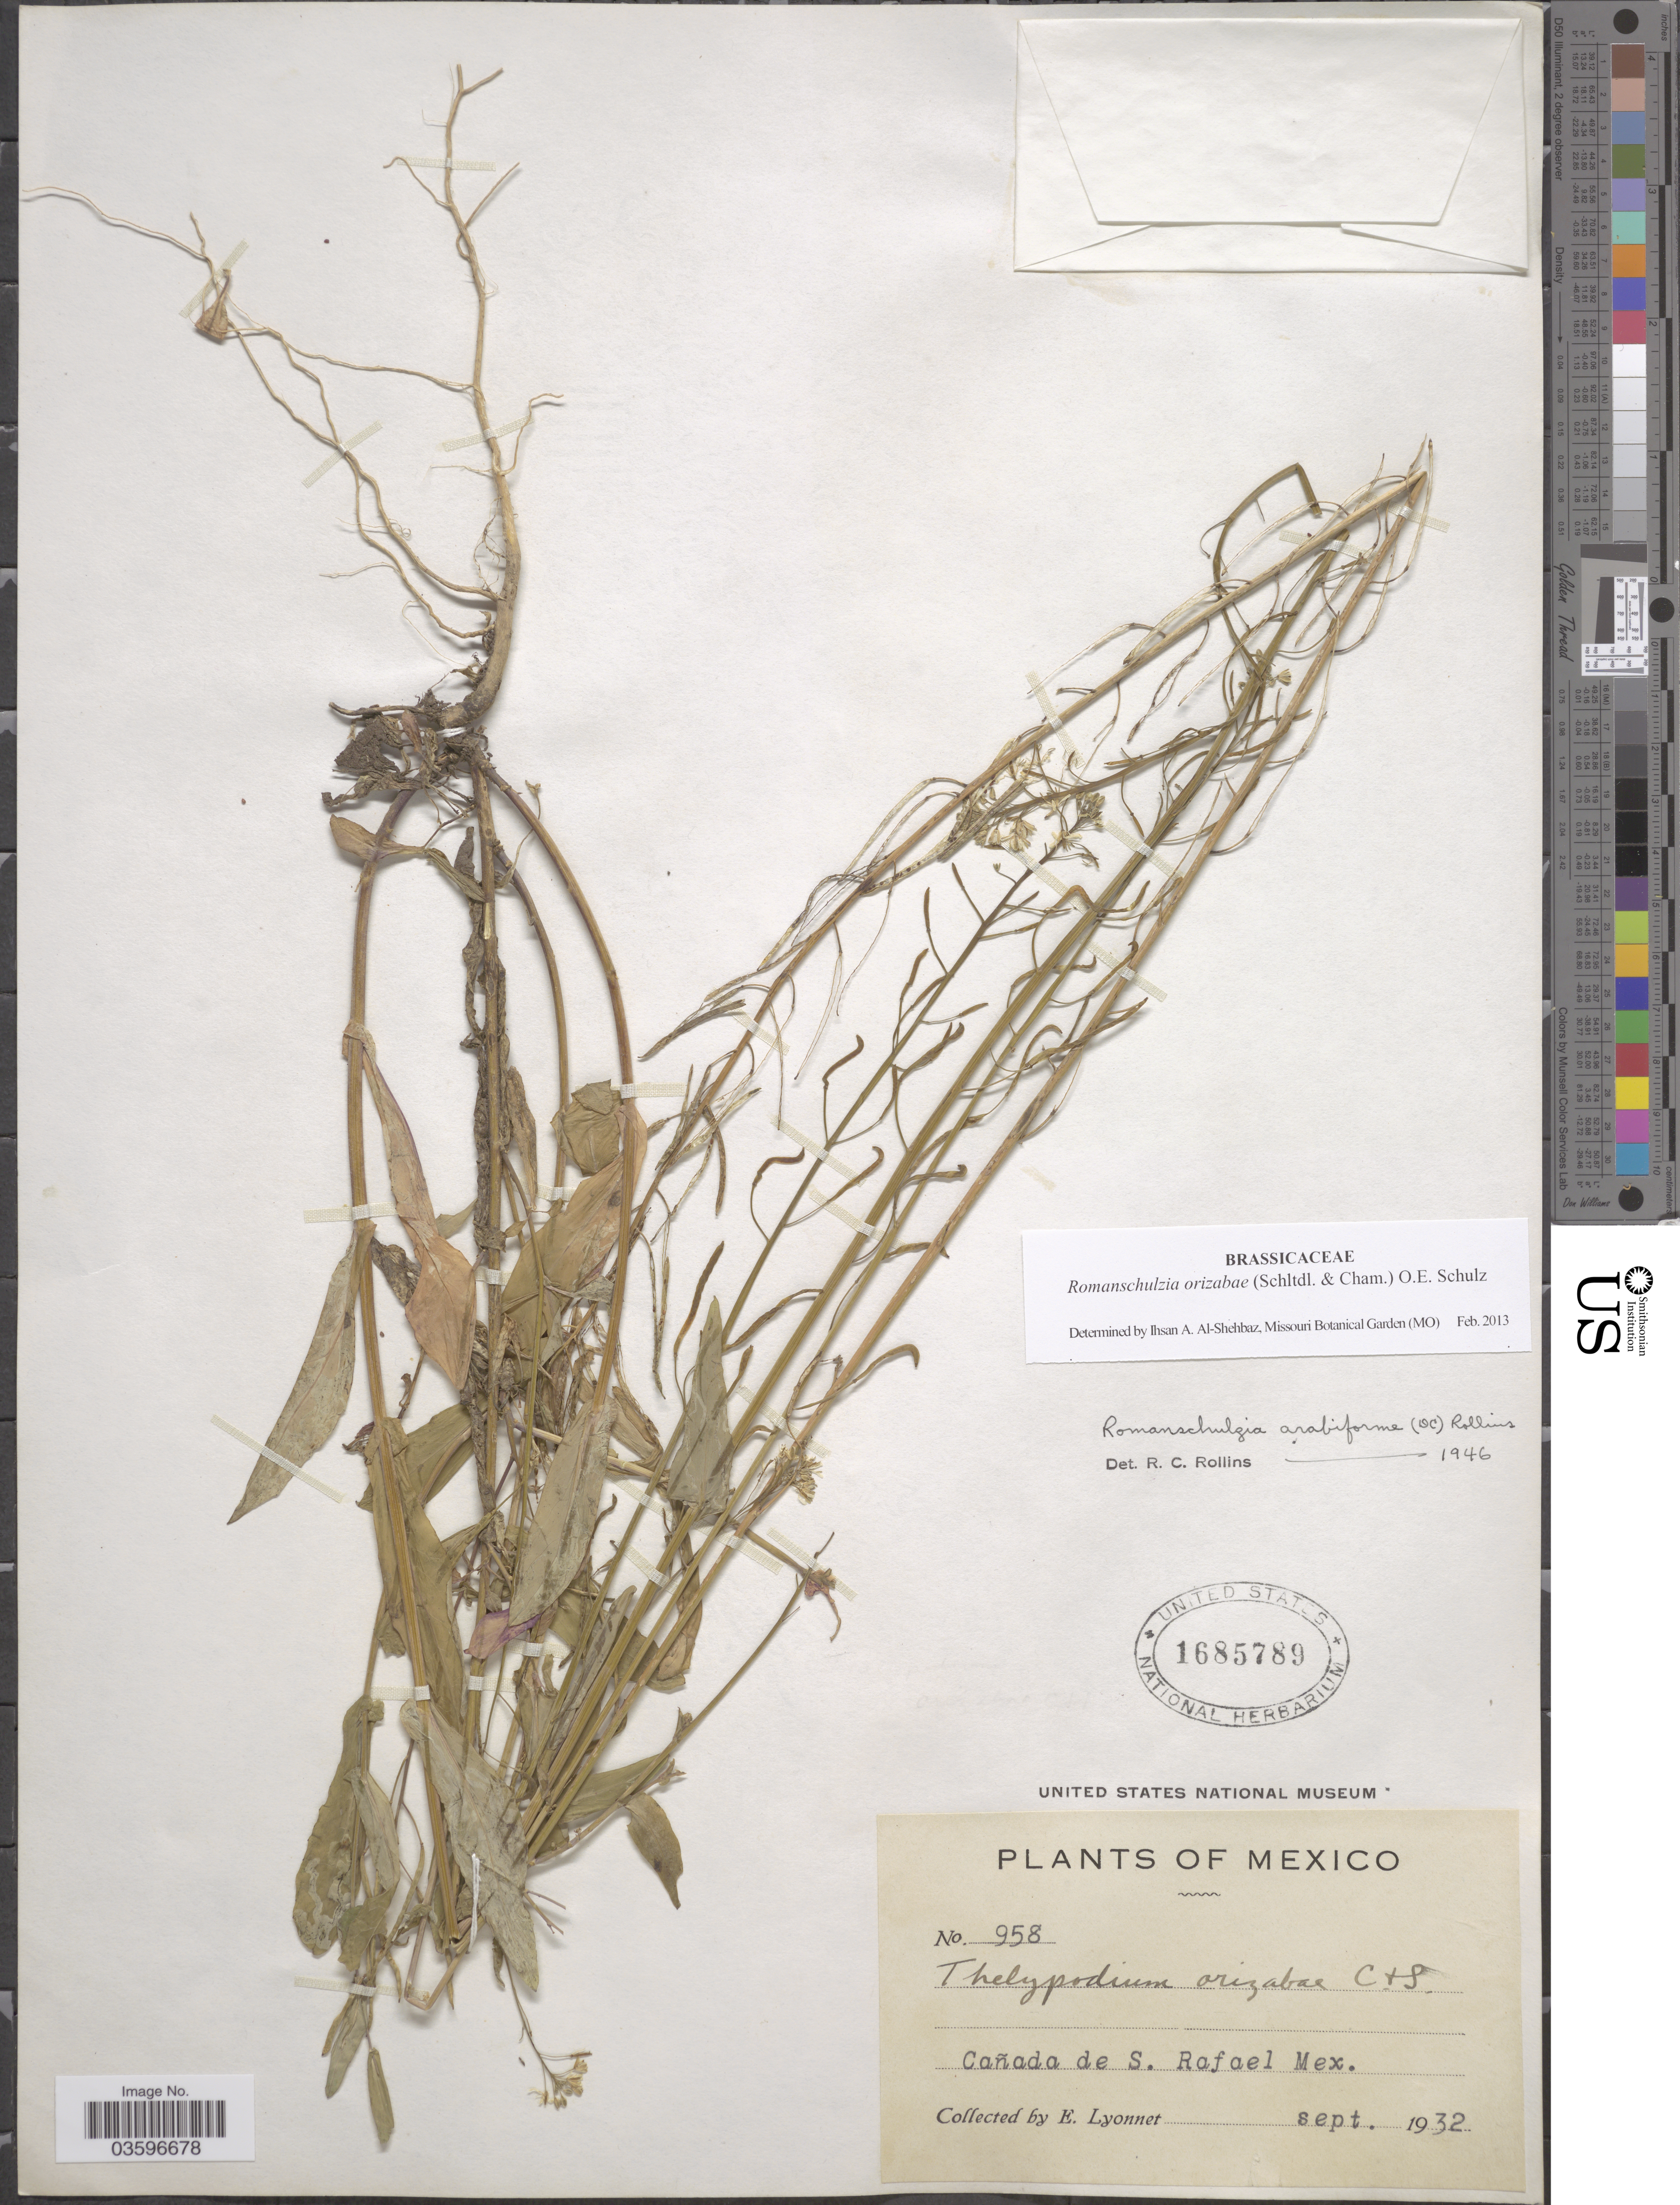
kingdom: Plantae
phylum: Tracheophyta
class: Magnoliopsida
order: Brassicales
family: Brassicaceae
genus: Romanschulzia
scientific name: Romanschulzia orizabae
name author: (Schltdl. & Cham.) O.E. Schulz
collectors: E. Lyonnet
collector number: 958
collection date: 1932-09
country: Mexico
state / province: México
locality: Cañada de S. Rafael Mex.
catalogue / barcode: US 1685789